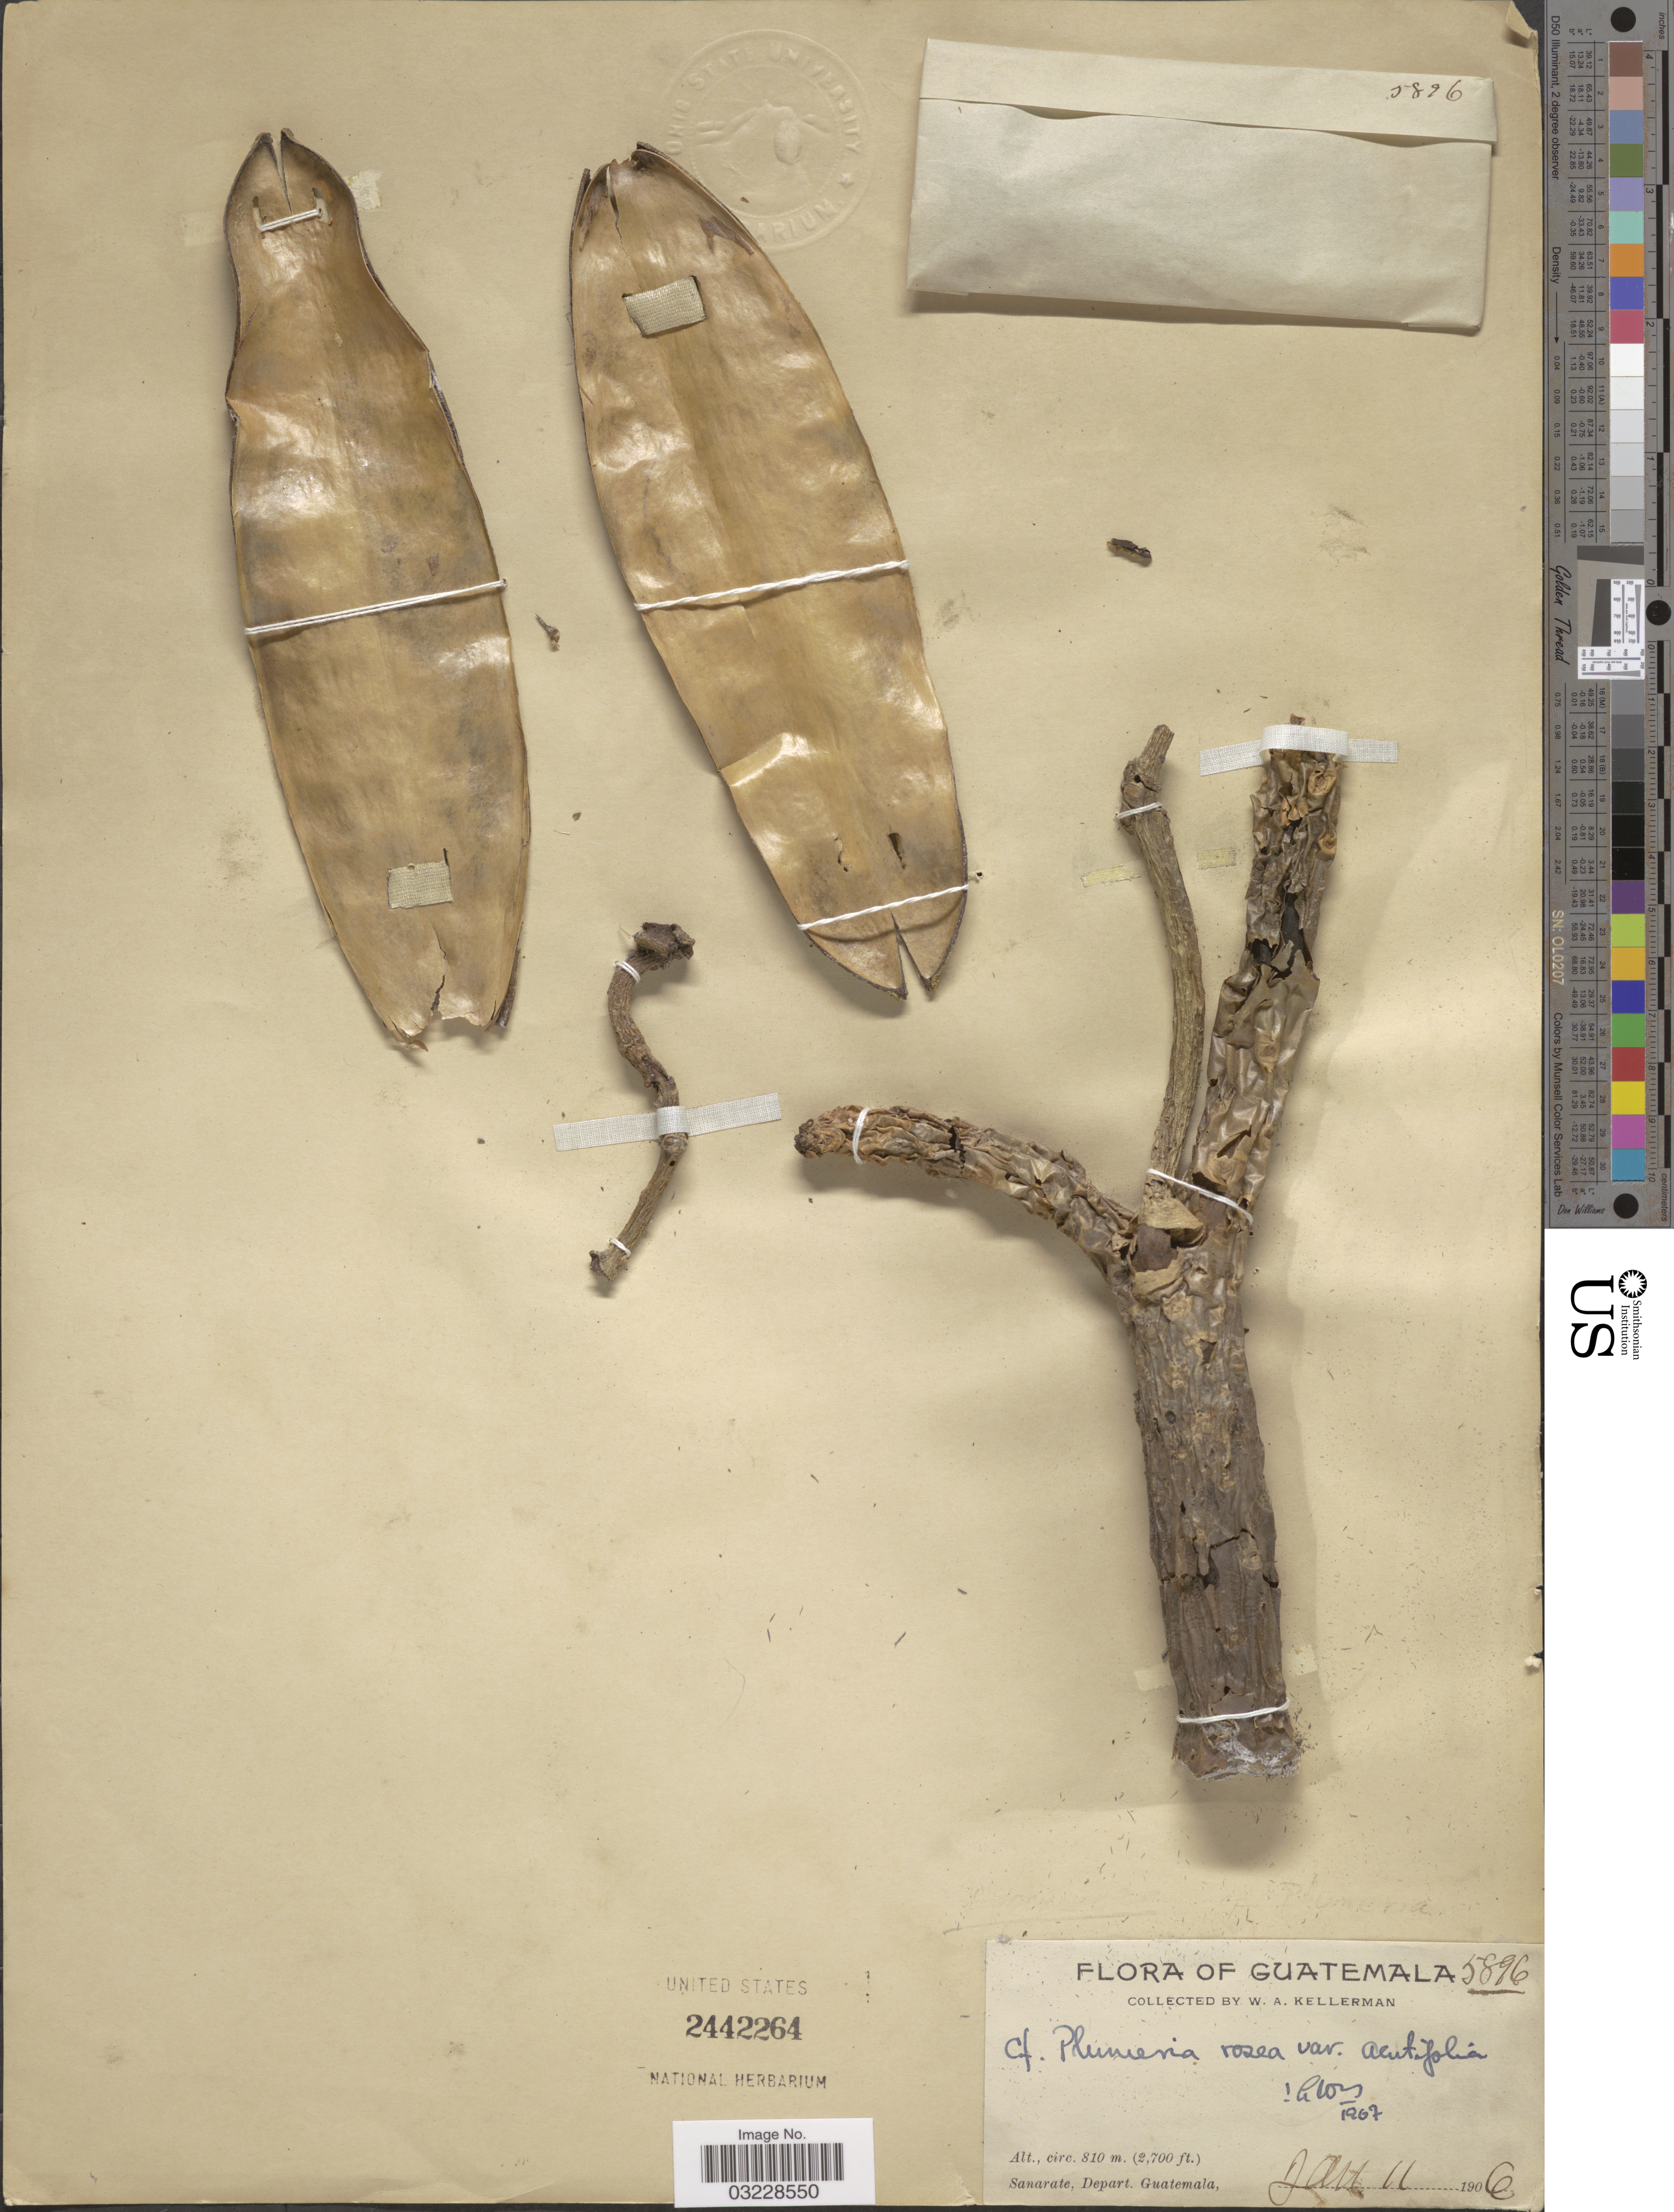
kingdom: Plantae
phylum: Tracheophyta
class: Magnoliopsida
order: Gentianales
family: Apocynaceae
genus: Plumeria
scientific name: Plumeria rubra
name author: L.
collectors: W. Kellerman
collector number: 5896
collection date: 1906-01-11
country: Guatemala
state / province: Guatemala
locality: Sanarate, Depart. Guatemala.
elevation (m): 823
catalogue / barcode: US 2442264